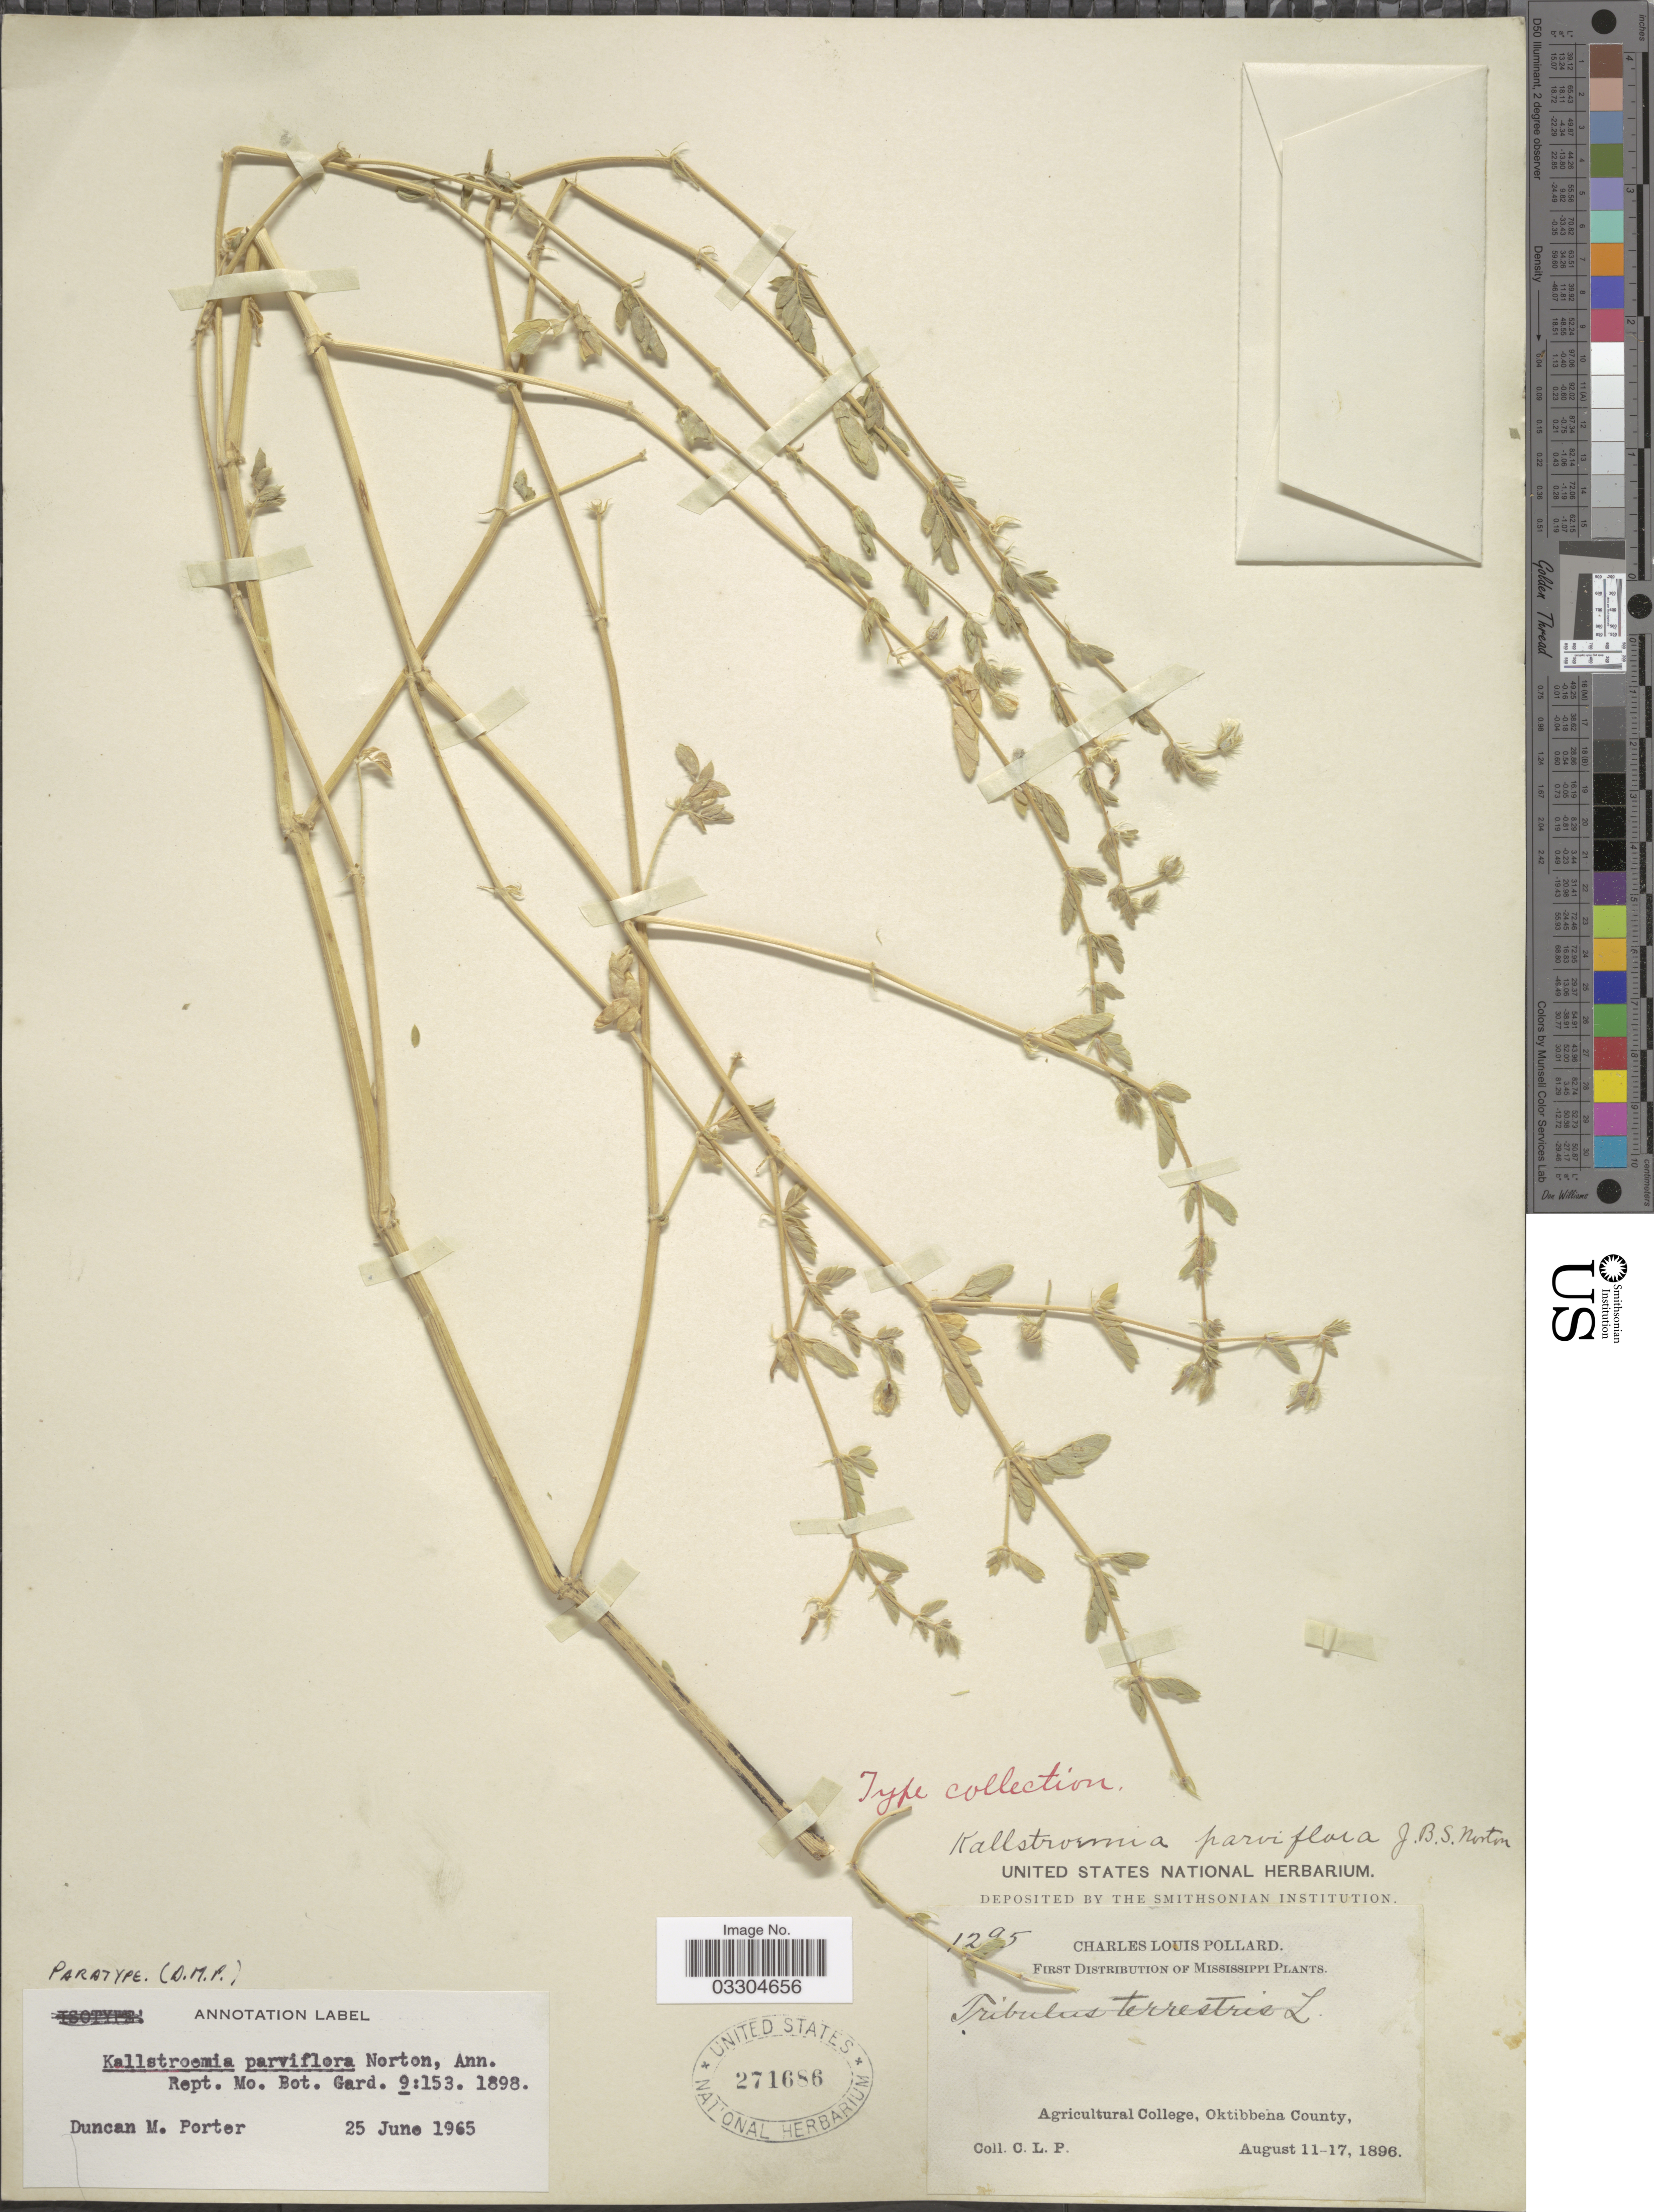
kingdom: Plantae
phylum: Tracheophyta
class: Magnoliopsida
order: Zygophyllales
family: Zygophyllaceae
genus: Kallstroemia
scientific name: Kallstroemia parviflora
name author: Norton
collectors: C. L. Pollard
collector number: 1295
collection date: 1896-08-11/1896-08-17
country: United States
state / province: Mississippi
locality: Agricultural College, Oktibbena County.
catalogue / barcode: US 271686